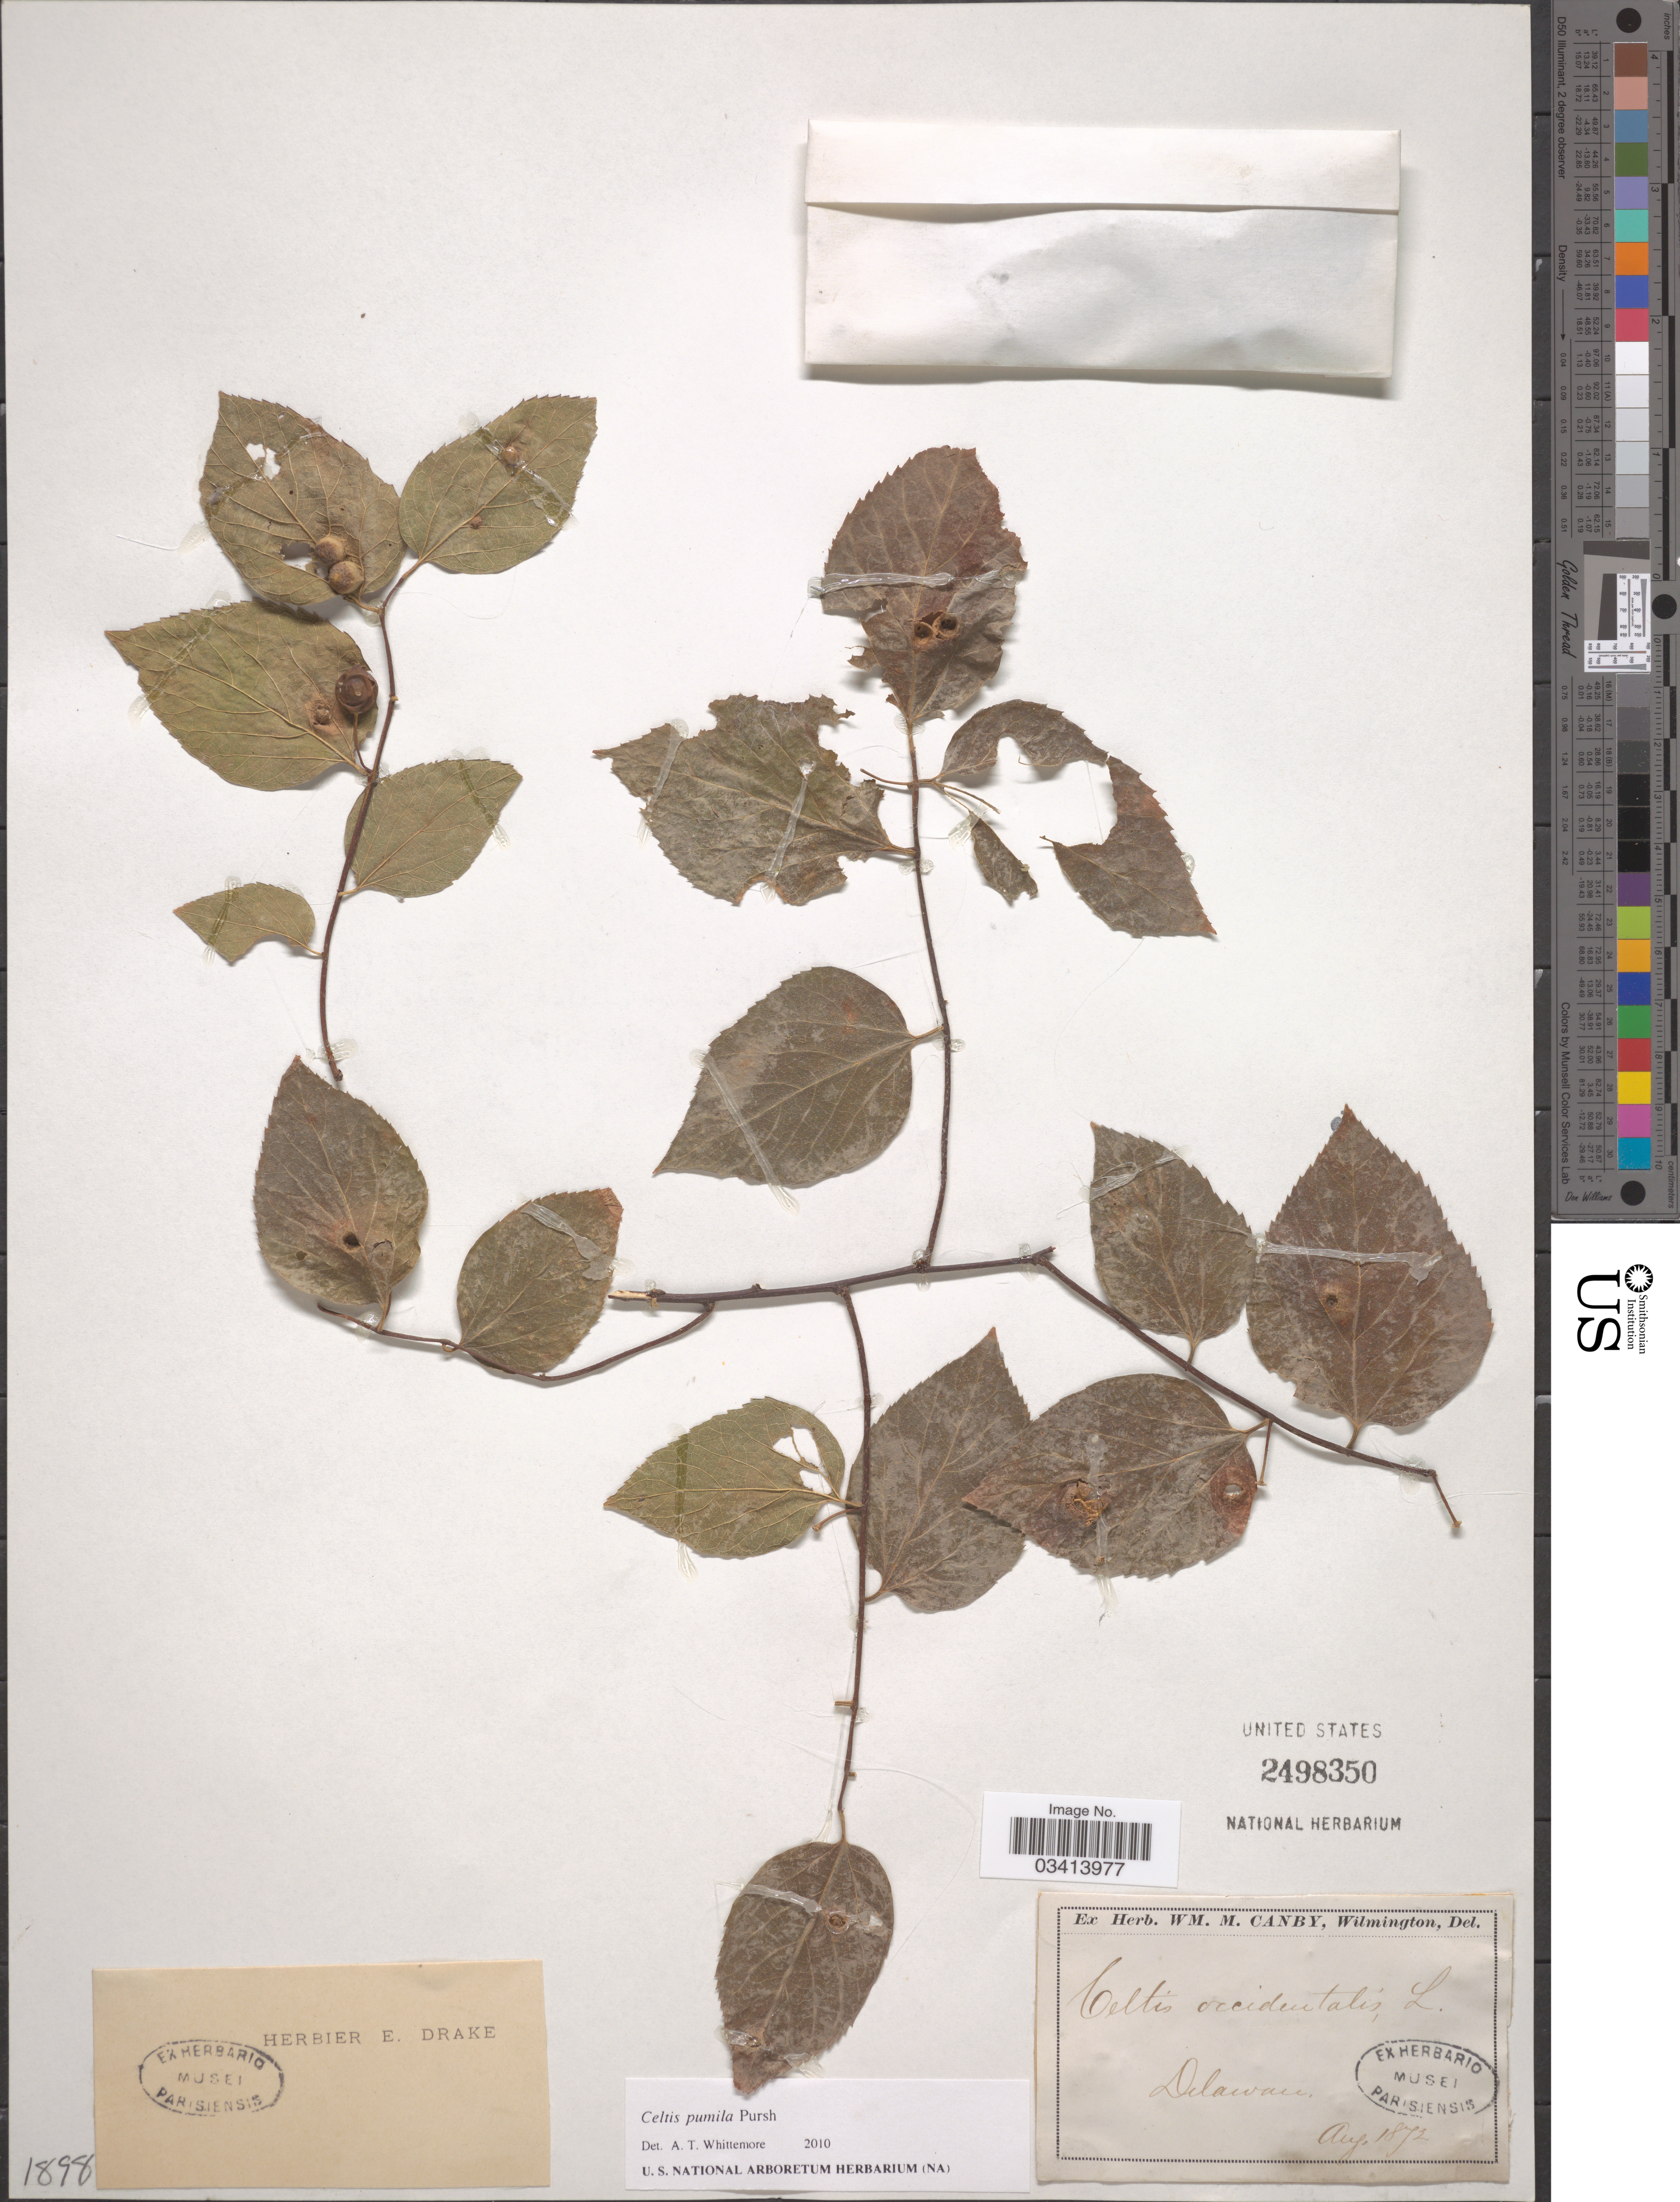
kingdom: Plantae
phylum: Tracheophyta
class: Magnoliopsida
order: Rosales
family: Cannabaceae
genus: Celtis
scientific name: Celtis occidentalis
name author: L.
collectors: ex herb. W.M. Canby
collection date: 1872-08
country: United States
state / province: Delaware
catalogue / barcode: US 2498350